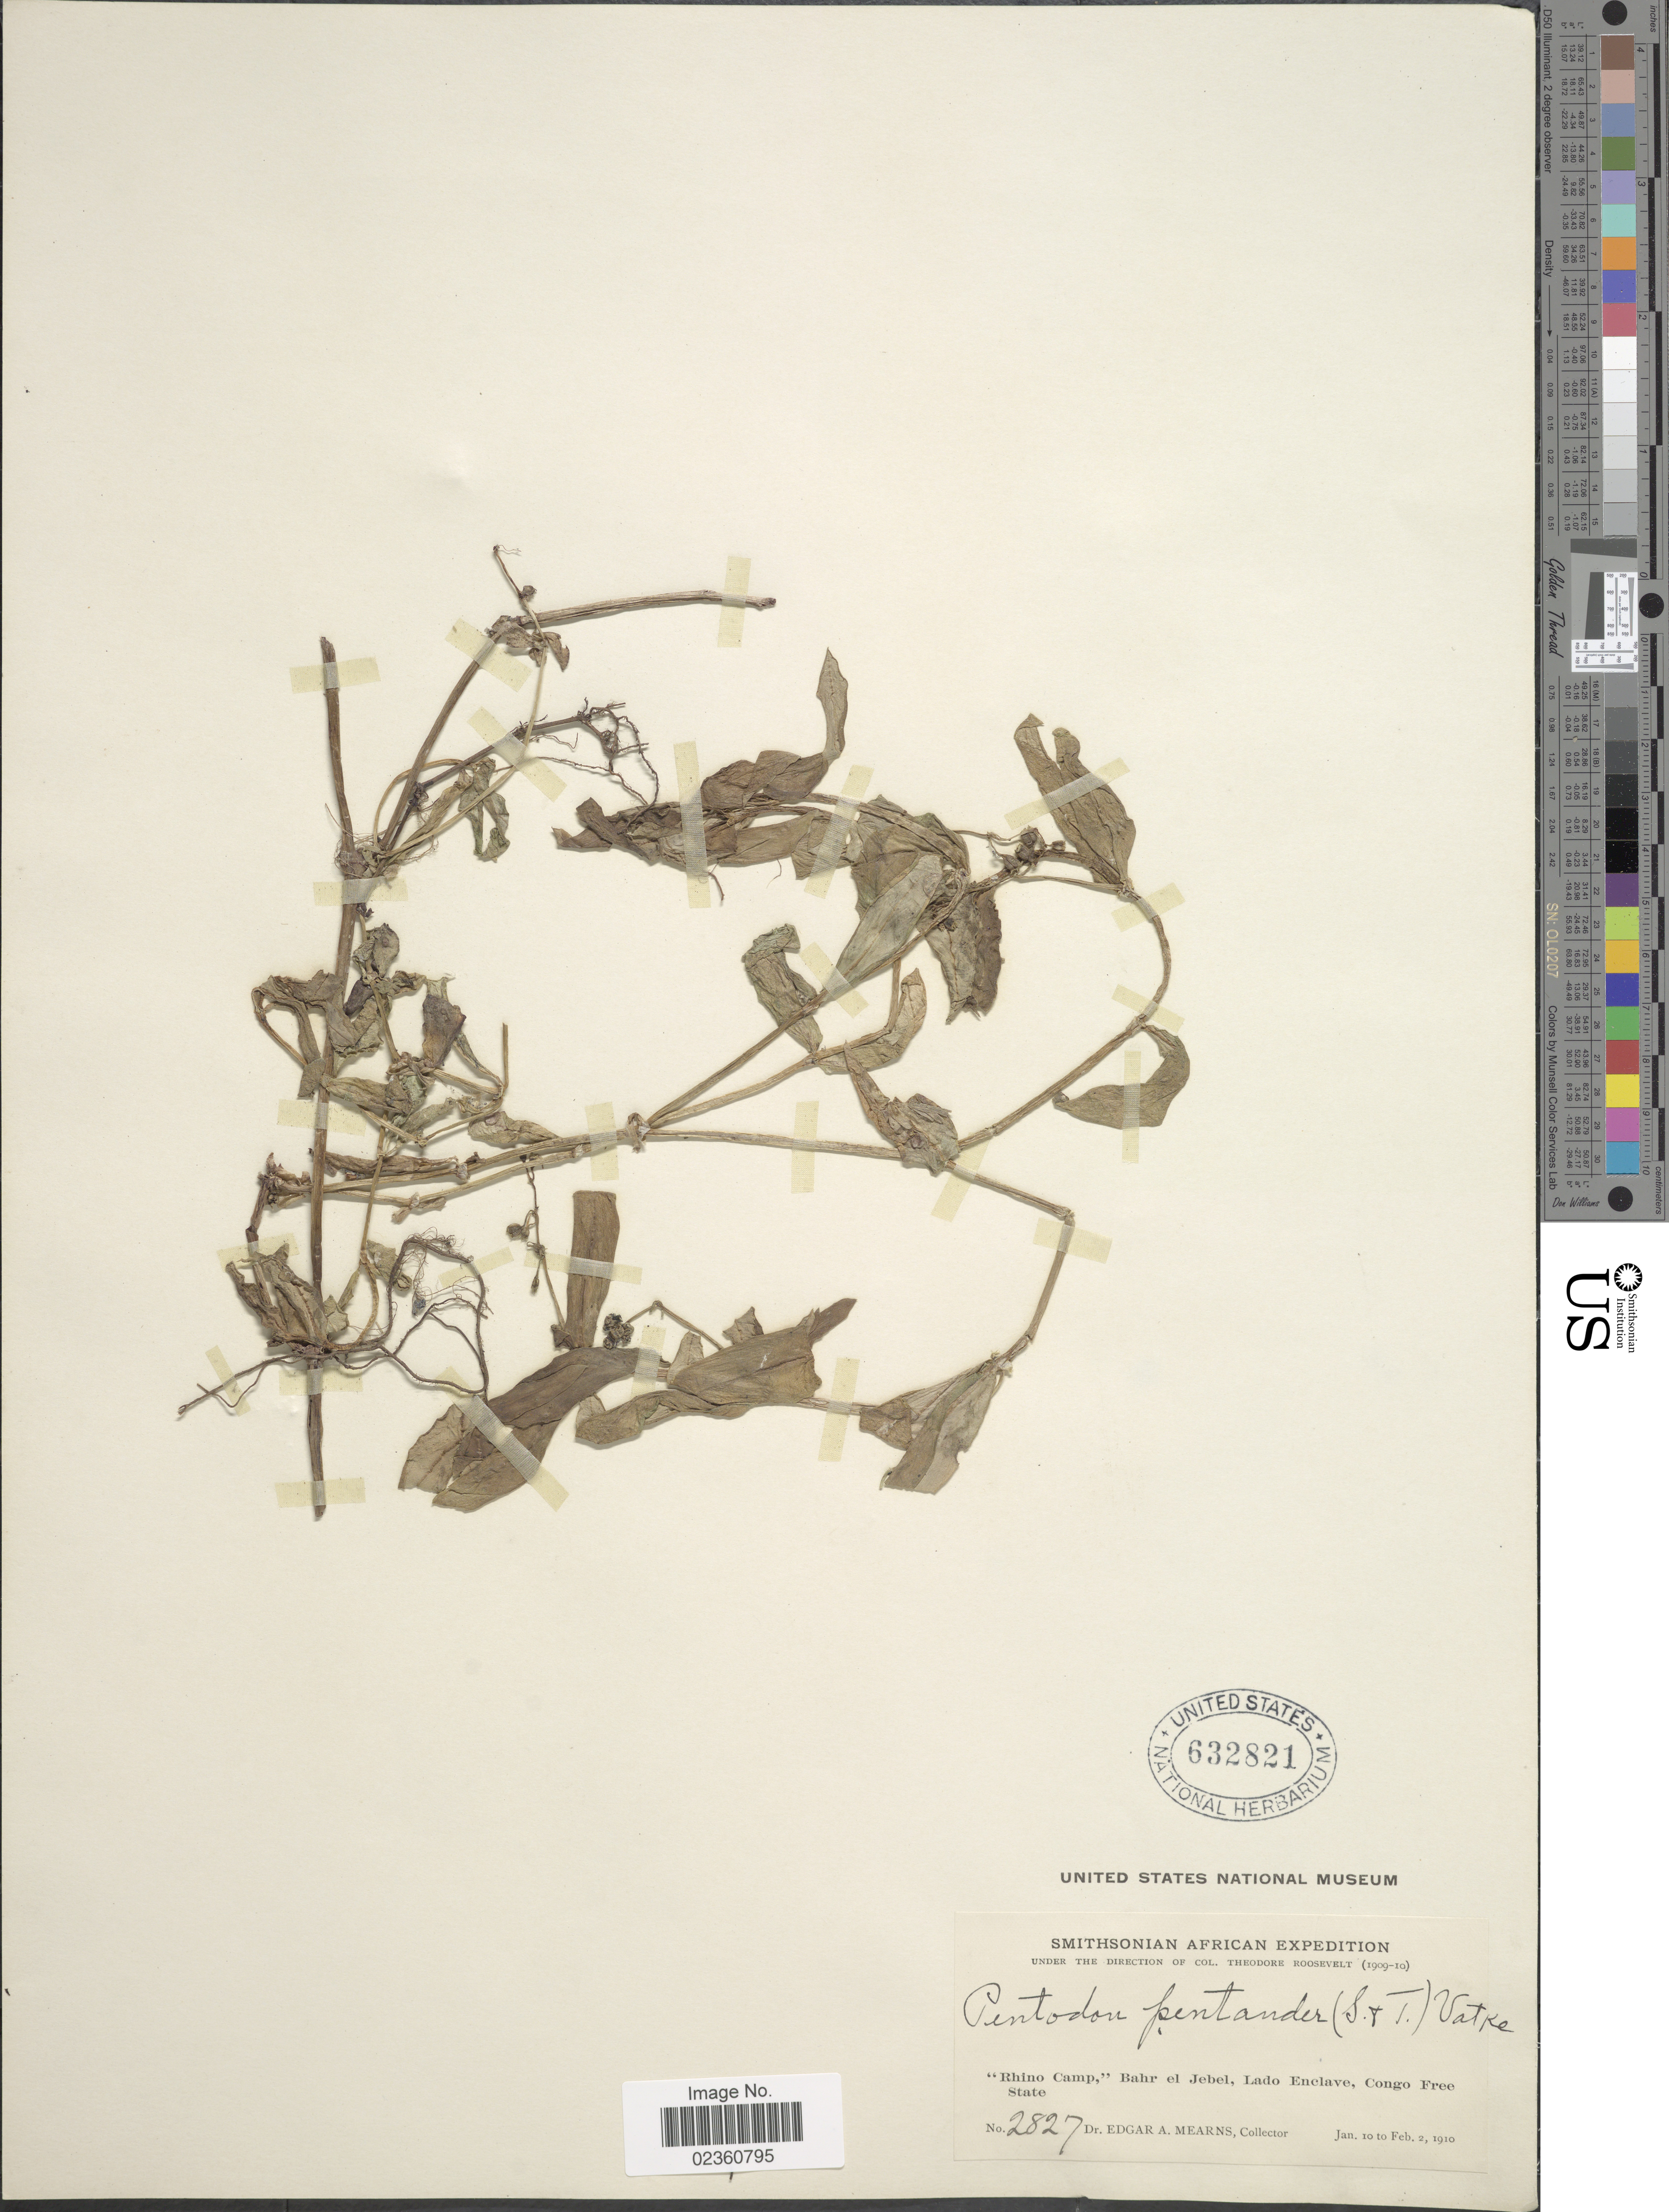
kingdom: Plantae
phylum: Tracheophyta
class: Magnoliopsida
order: Gentianales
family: Rubiaceae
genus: Pentodon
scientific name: Pentodon pentandrus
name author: (Schumach. & Thonn.) Vatke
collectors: E. A. Mearns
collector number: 2827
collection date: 1910-01-10/1910-10-02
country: South Sudan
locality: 'Rhino Camp,' Bahr el Jebel, Lado Enclave, Congo Free State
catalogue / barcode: US 632821